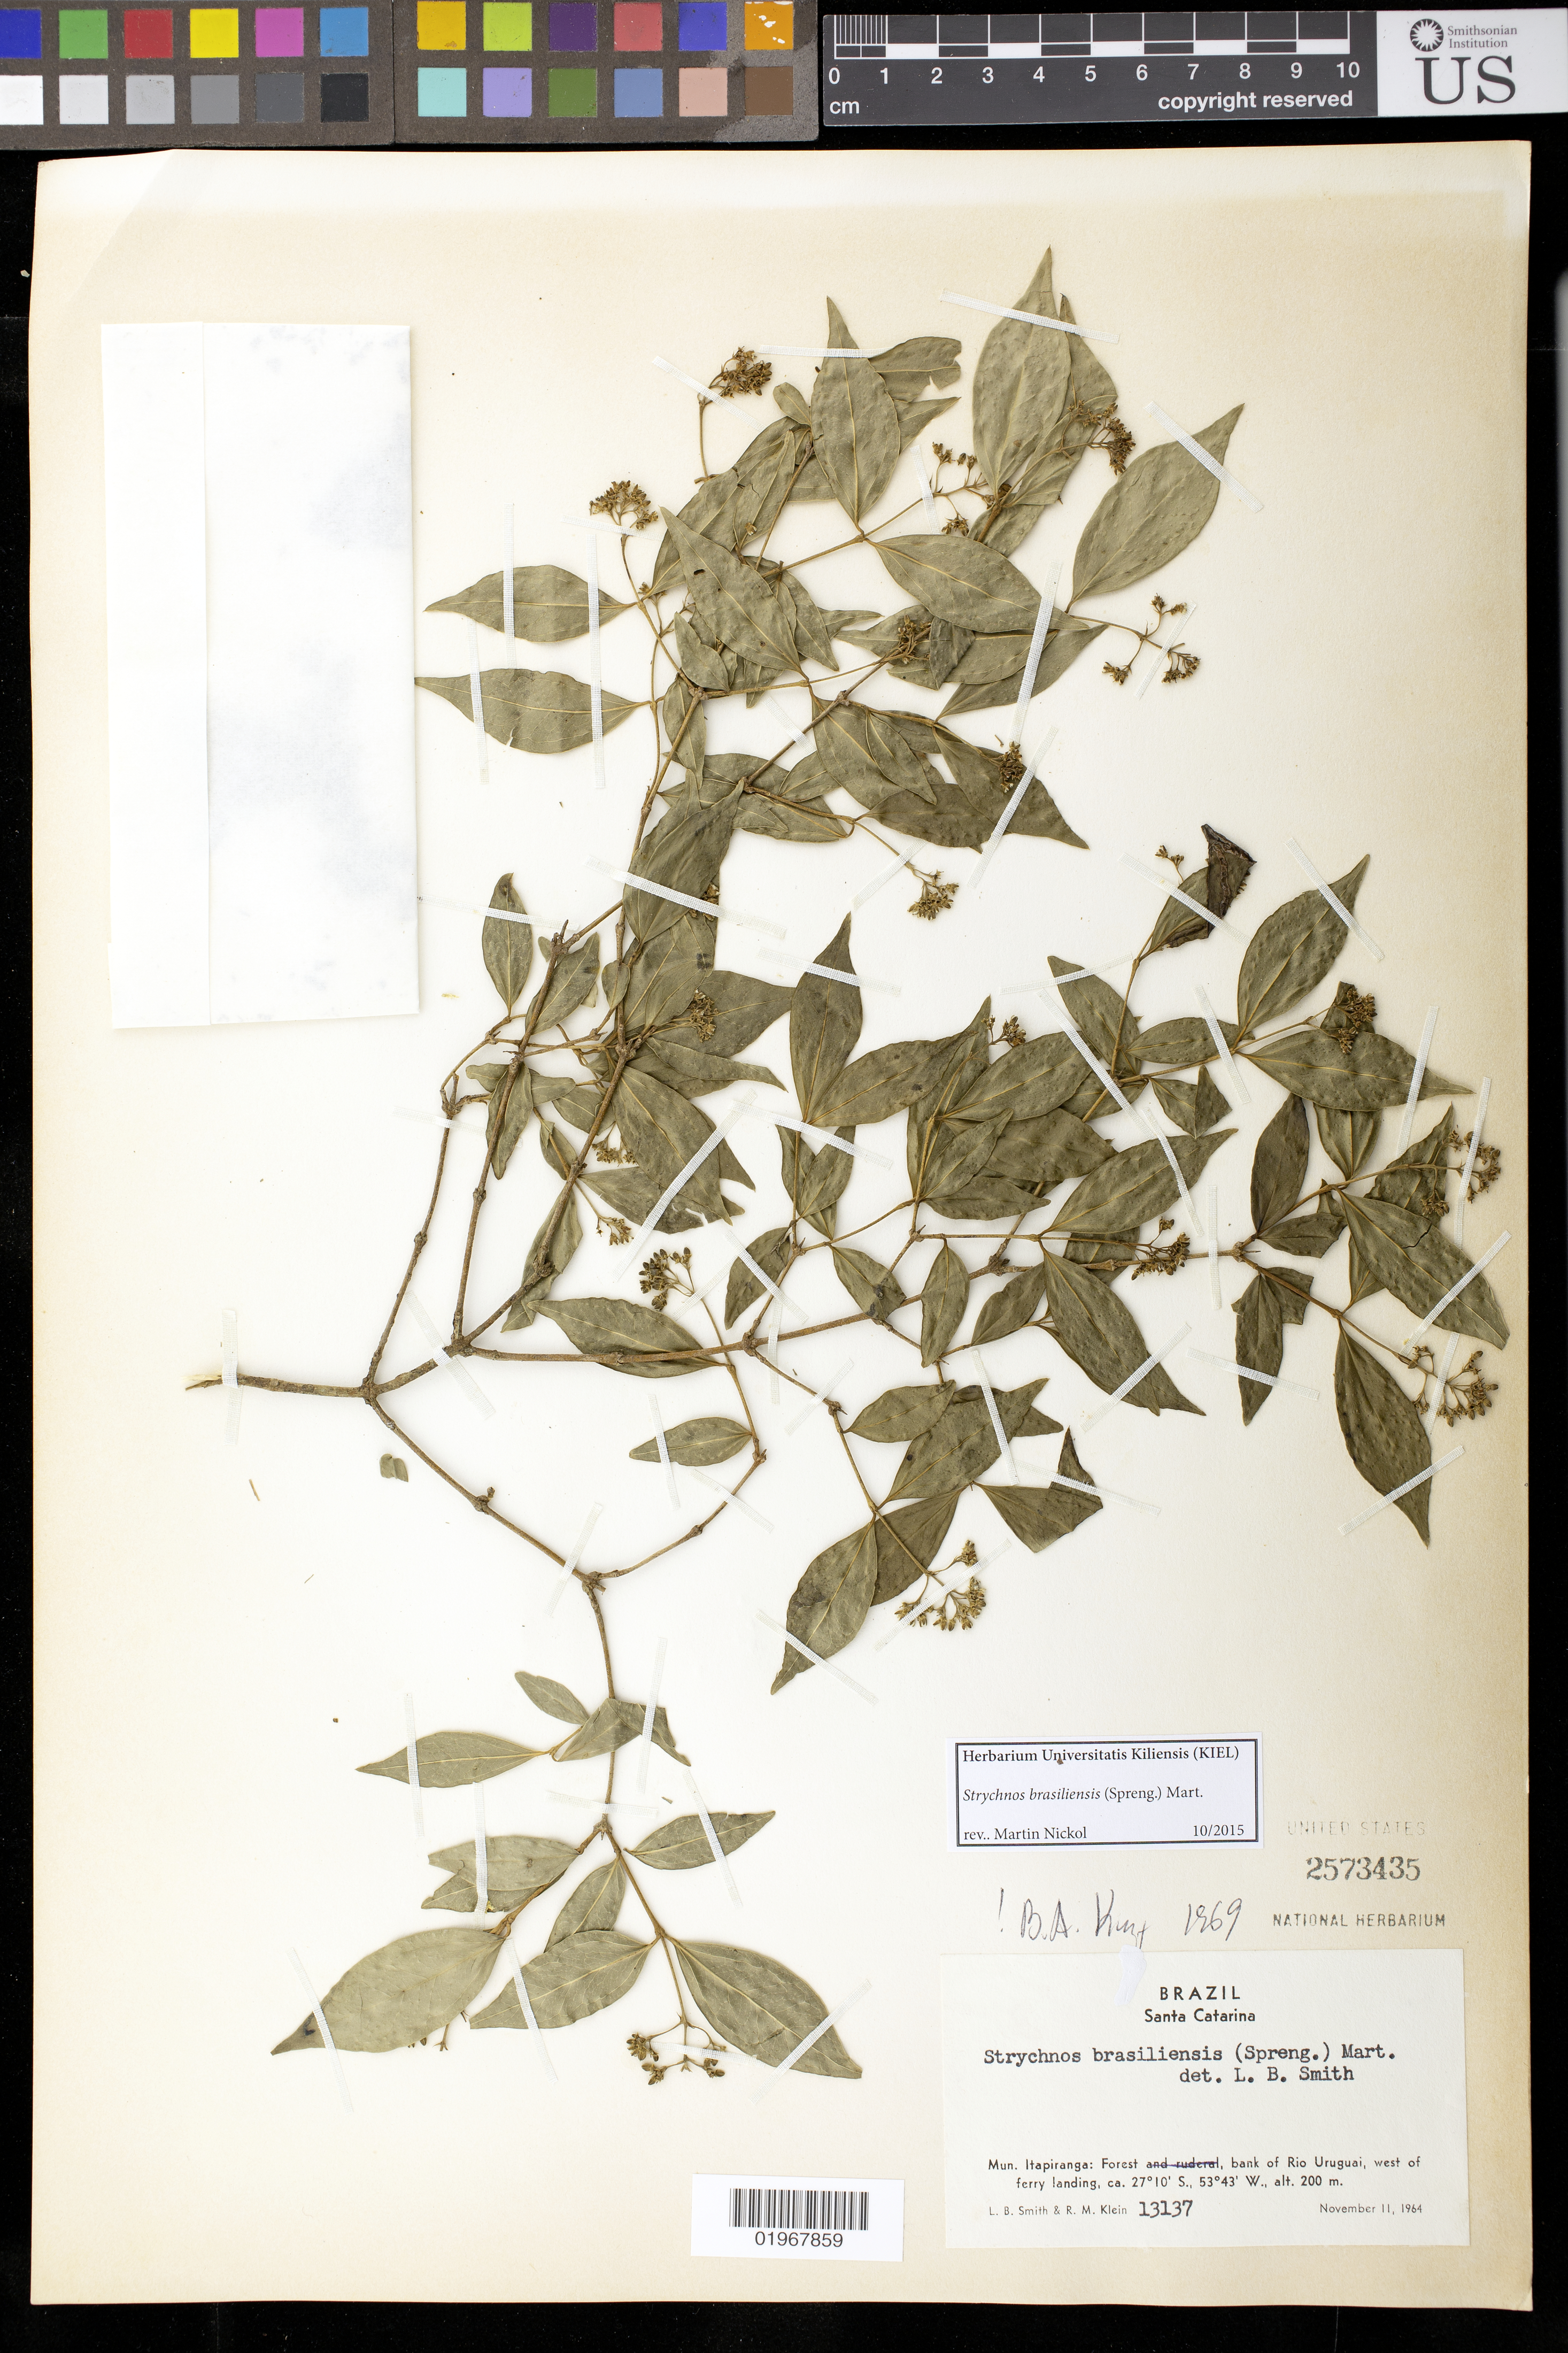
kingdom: Plantae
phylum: Tracheophyta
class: Magnoliopsida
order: Gentianales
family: Loganiaceae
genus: Strychnos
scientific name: Strychnos brasiliensis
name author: (Spreng.) Mart.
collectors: L. Smith & R. M. Klein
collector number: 13137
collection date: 1964-11-11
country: Brazil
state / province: Santa Catarina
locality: Mun. Itapiranga: Forest bank of Rio Uruguai, west of ferry landing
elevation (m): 200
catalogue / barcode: US 2573435